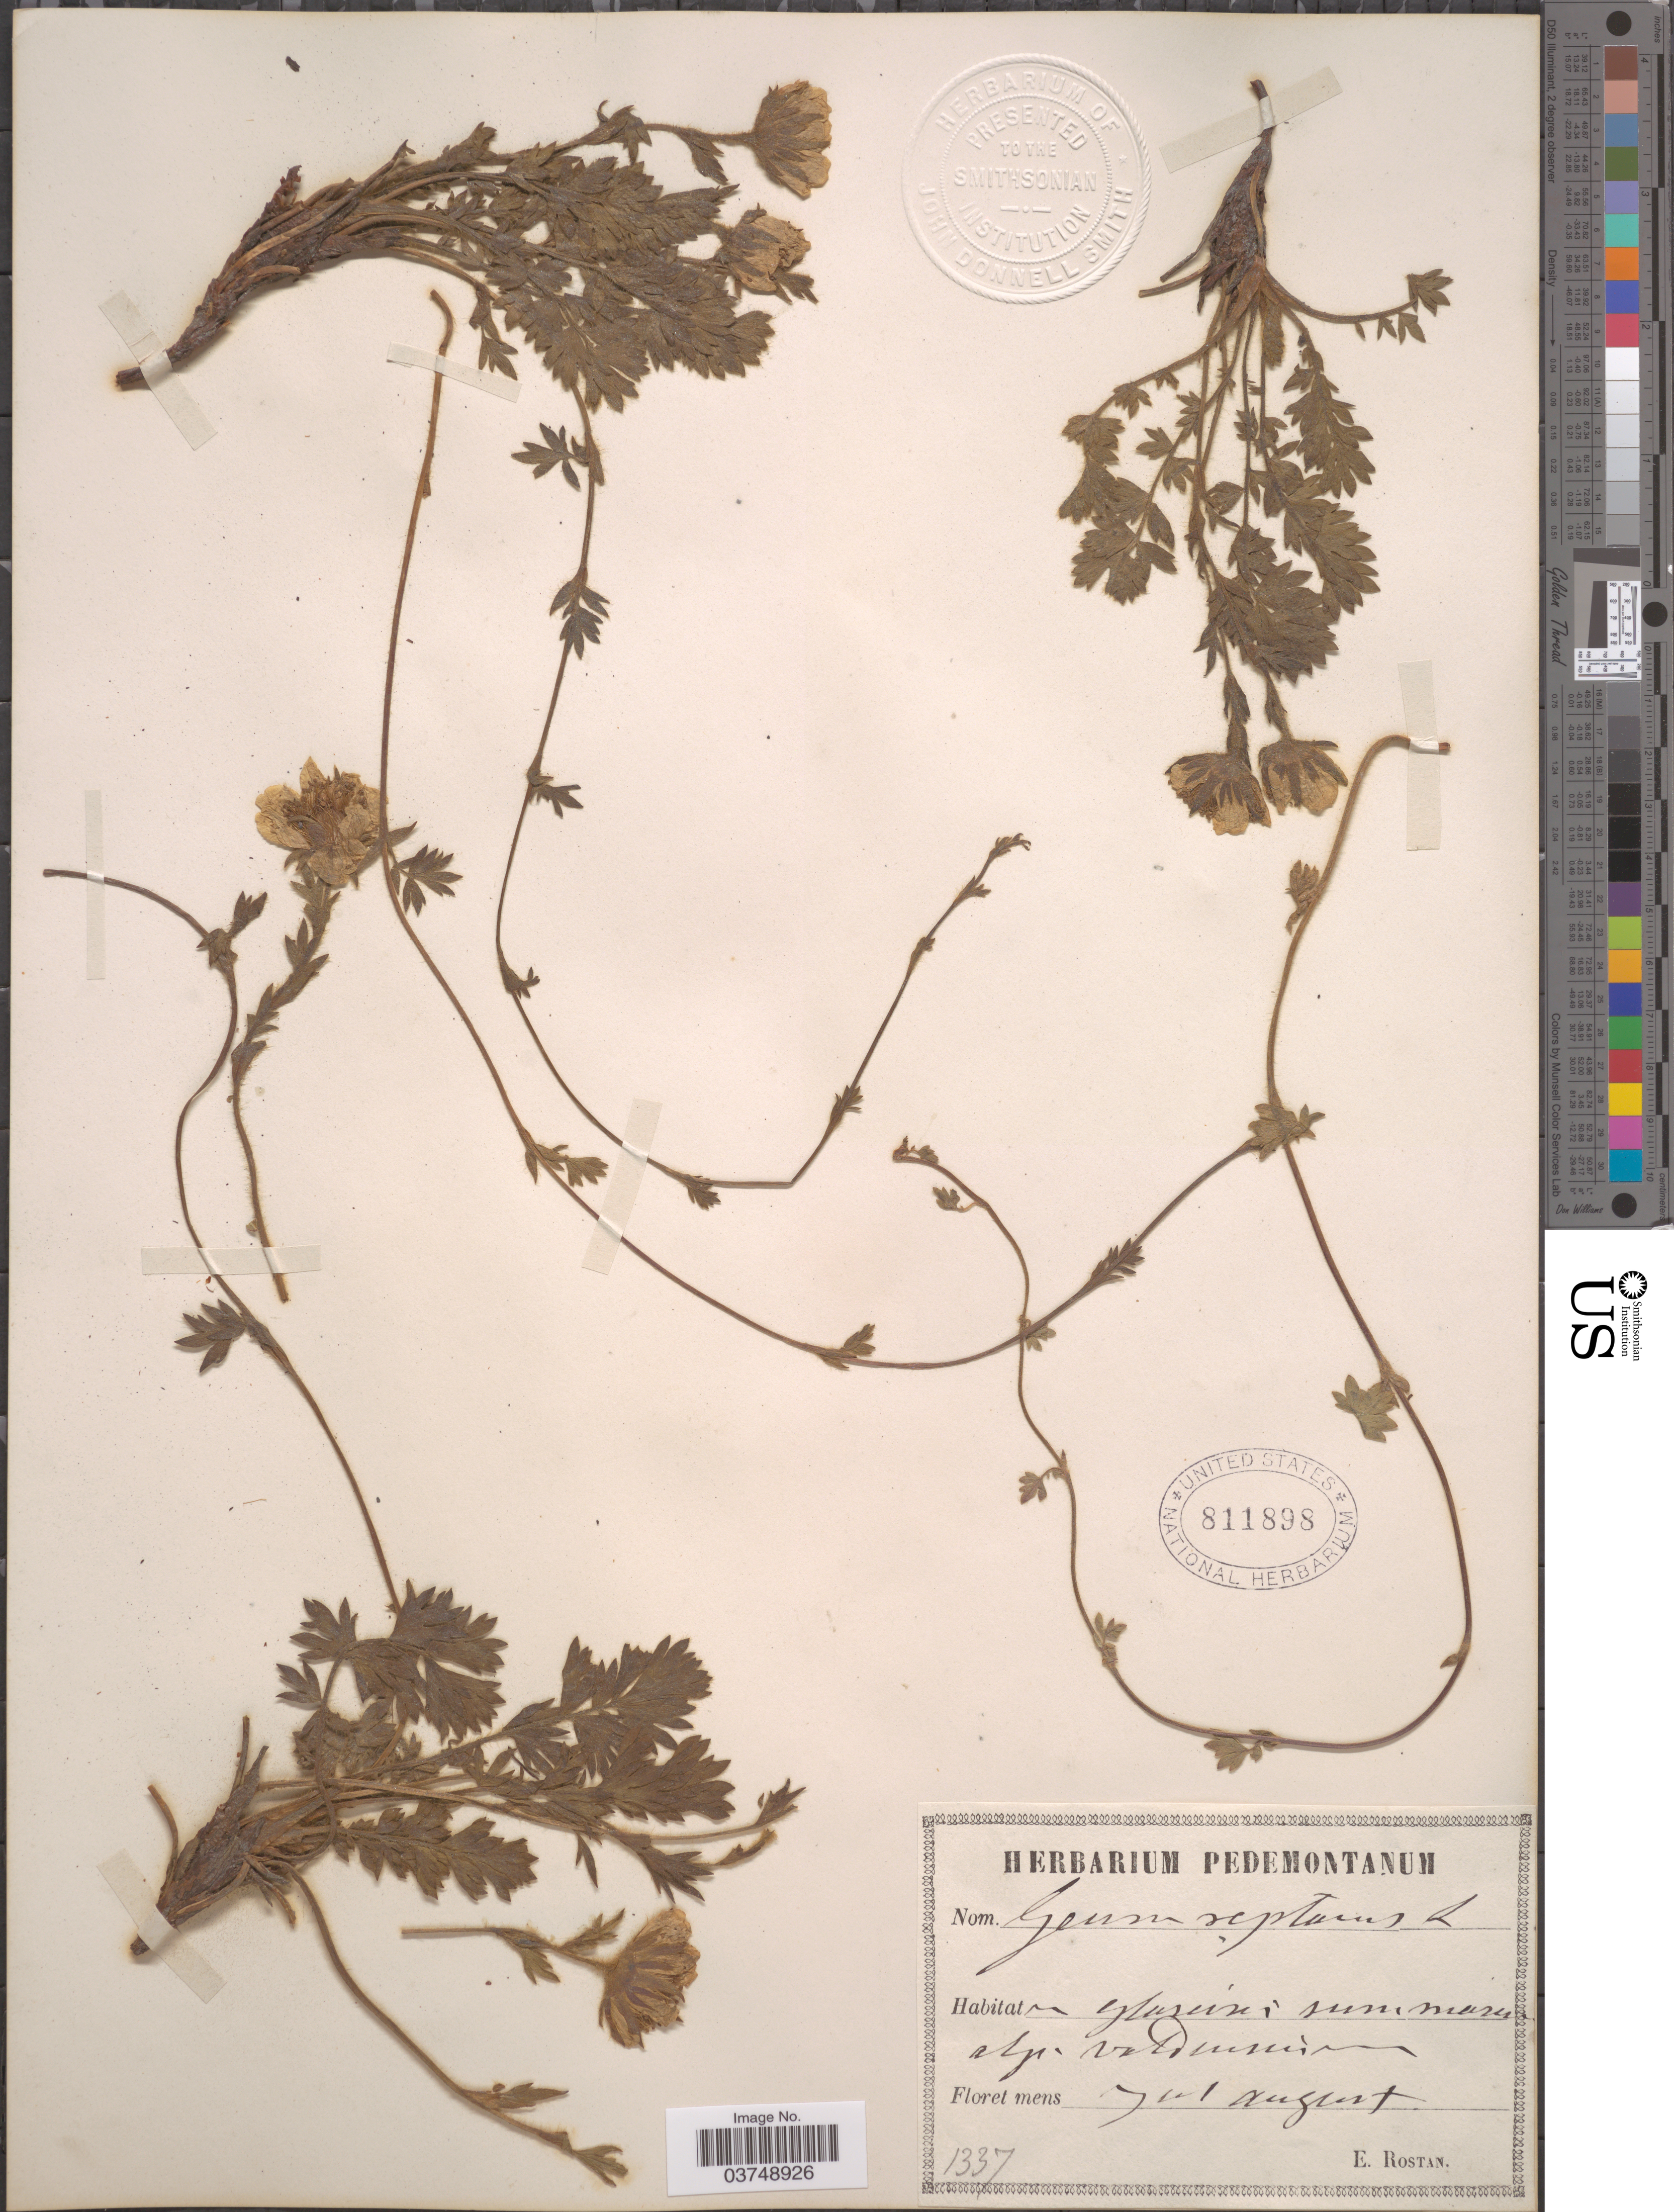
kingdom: Plantae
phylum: Tracheophyta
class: Magnoliopsida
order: Rosales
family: Rosaceae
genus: Geum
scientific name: Geum montanum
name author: L.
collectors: E. Rostan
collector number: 1337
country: Italy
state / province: Piedmont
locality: In alpusini summau alpi valdensium. [interpreted]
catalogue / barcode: US 811898